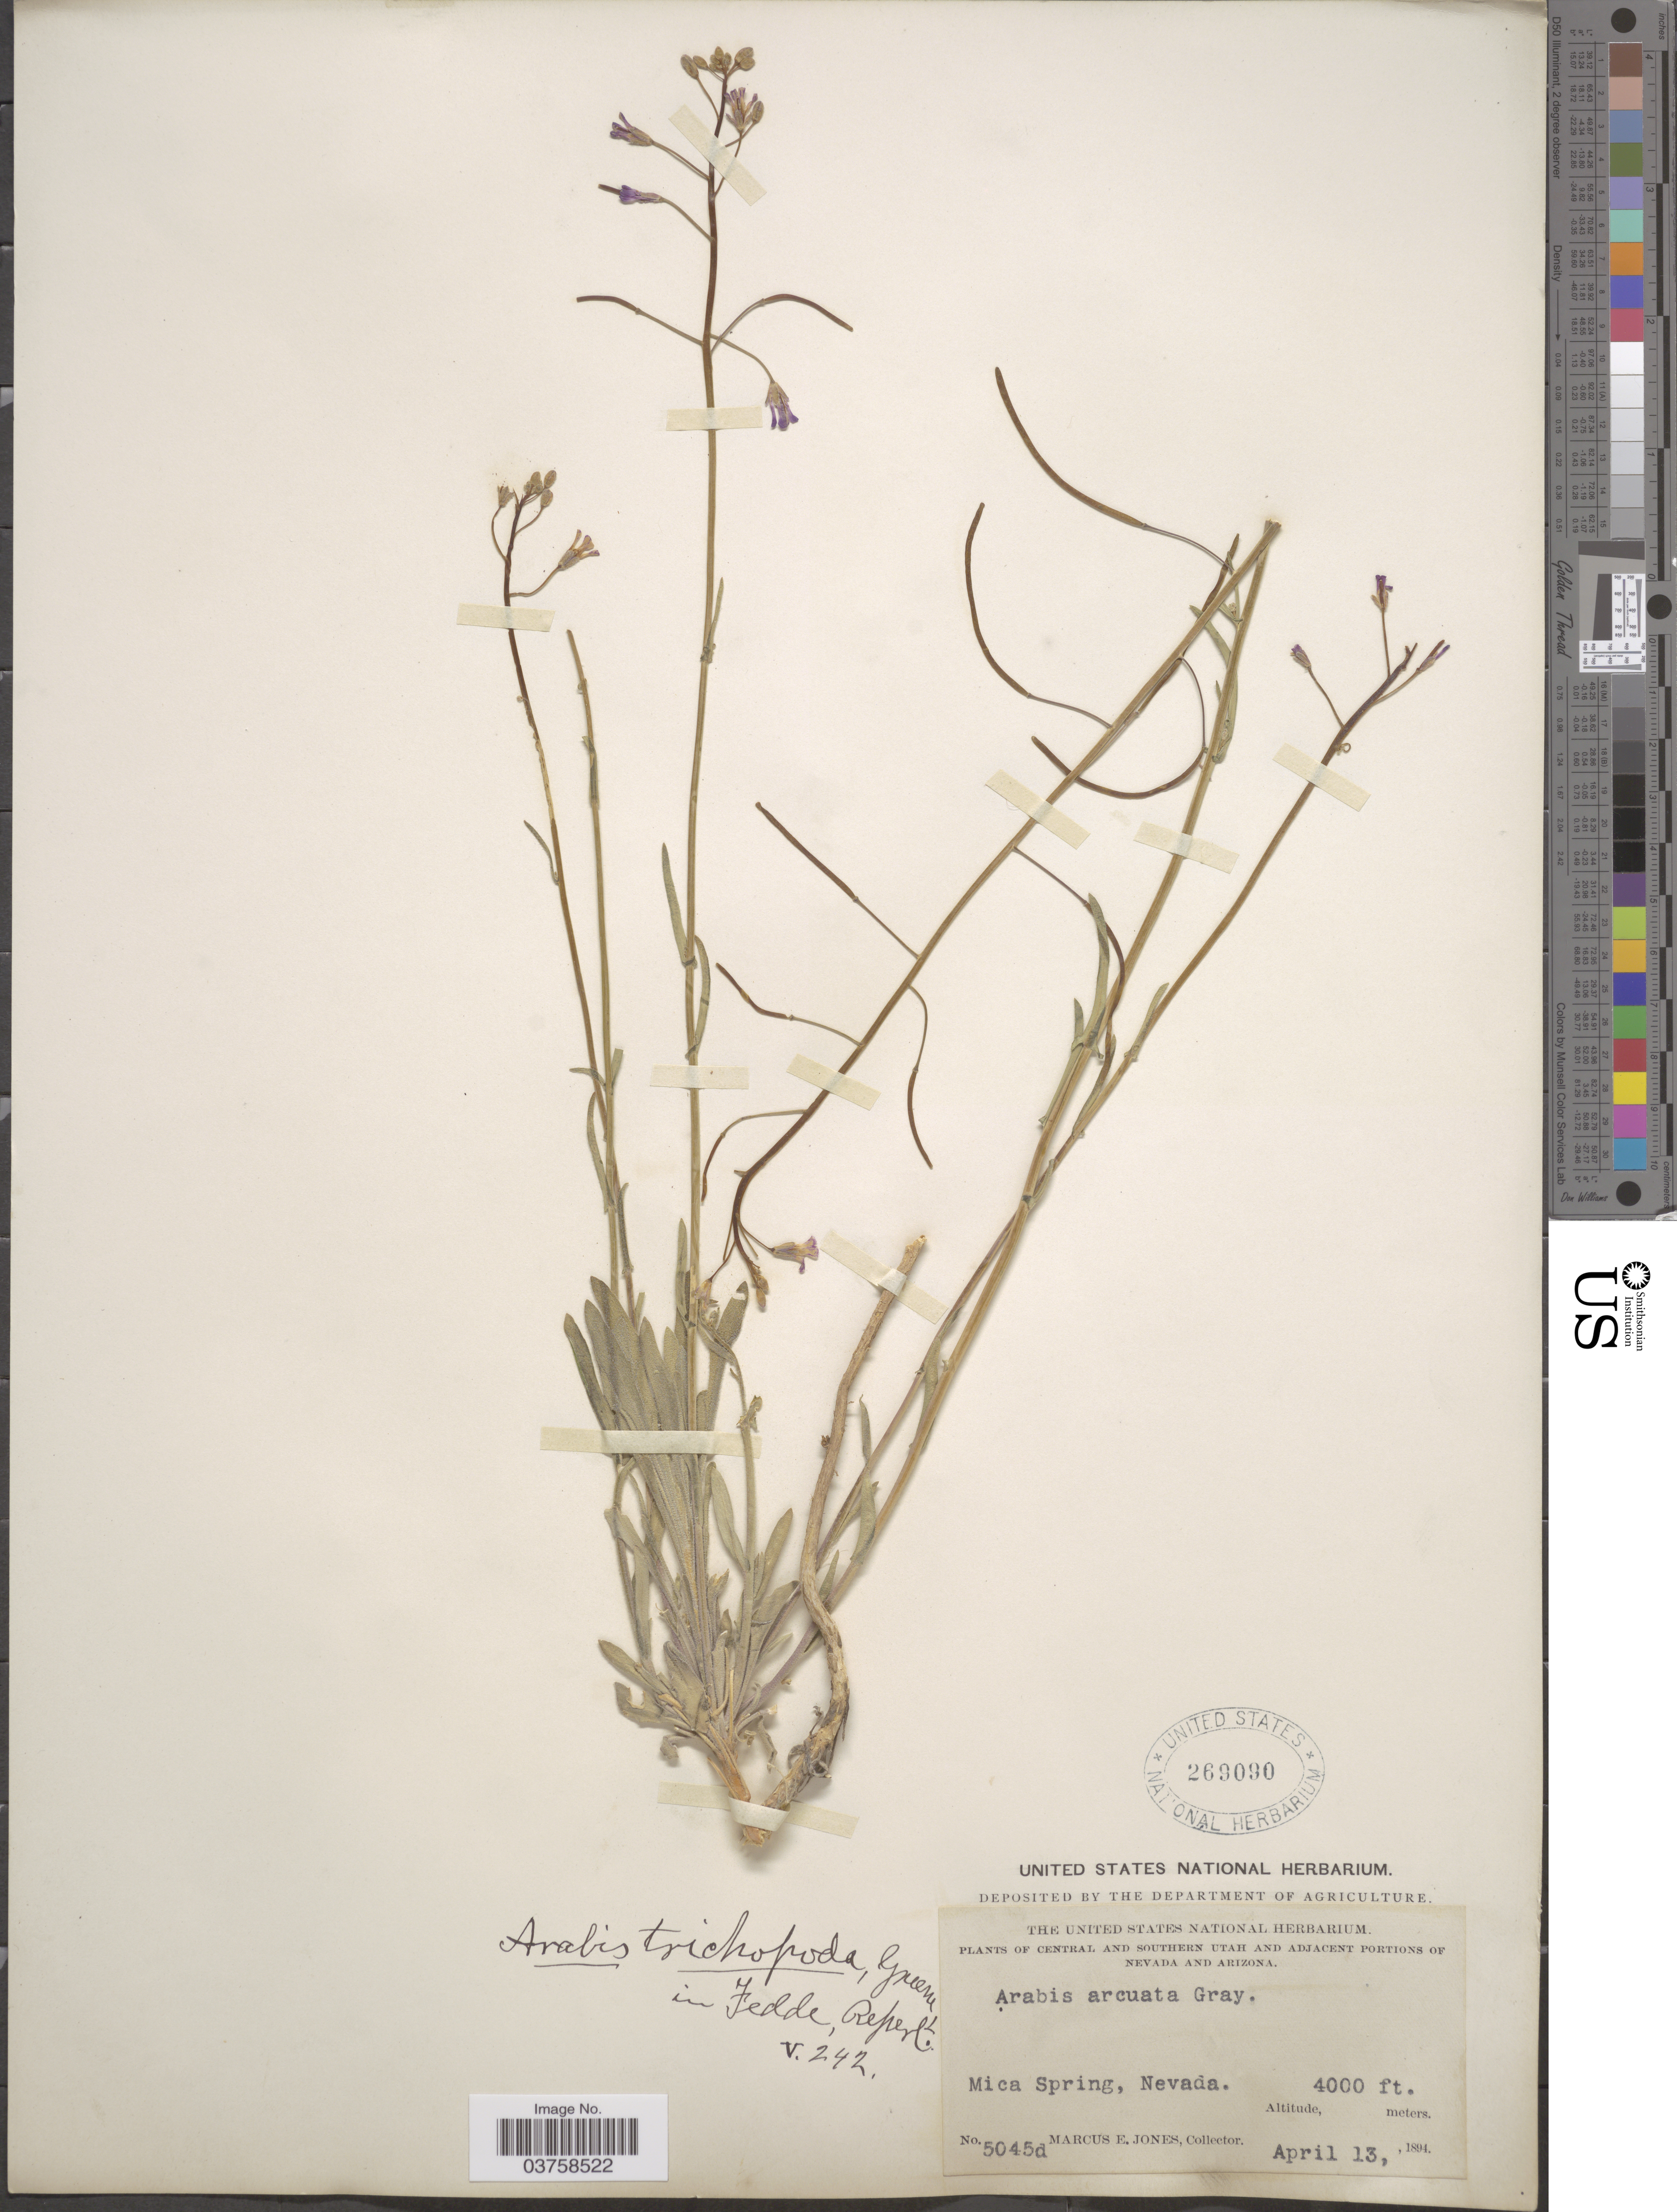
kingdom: Plantae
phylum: Tracheophyta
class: Magnoliopsida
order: Brassicales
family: Brassicaceae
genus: Arabis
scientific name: Arabis perennans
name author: S. Watson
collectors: M. E. Jones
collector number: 5045d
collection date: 1894-04-13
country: United States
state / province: Nevada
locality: Mica Spring.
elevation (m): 1219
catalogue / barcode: US 269090